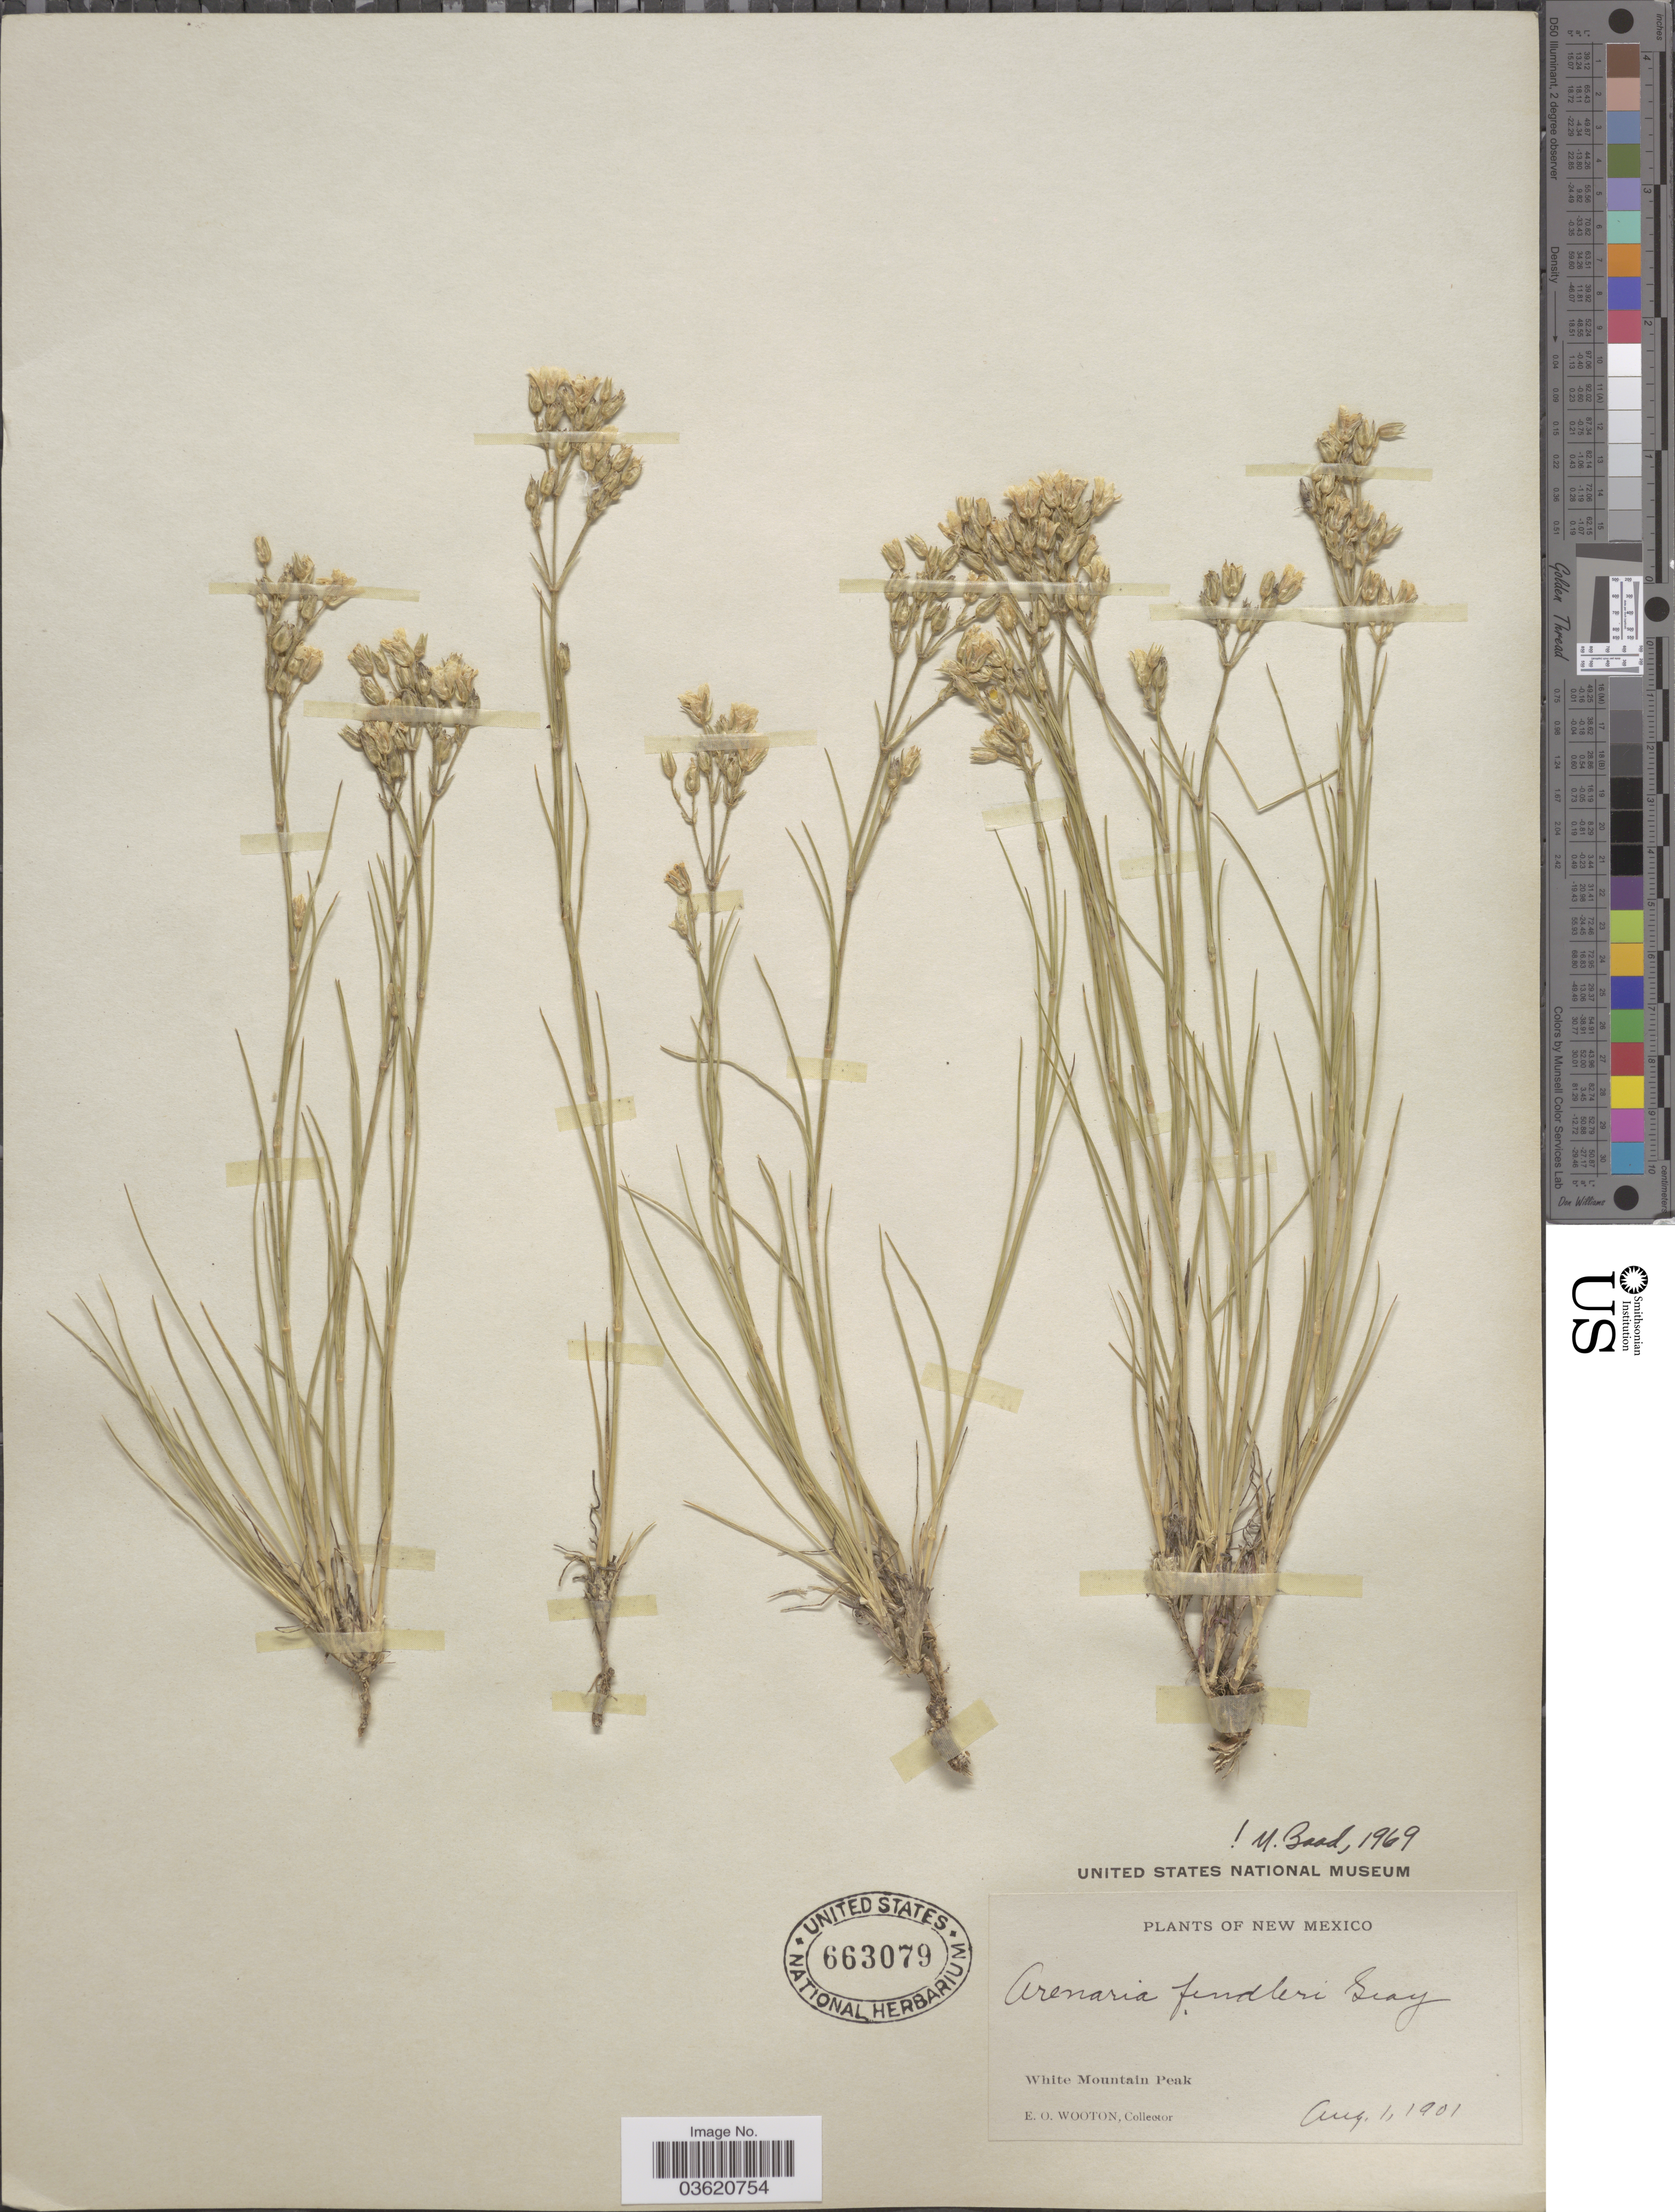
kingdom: Plantae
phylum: Tracheophyta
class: Magnoliopsida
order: Caryophyllales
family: Caryophyllaceae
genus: Eremogone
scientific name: Eremogone fendleri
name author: (A. Gray) Ikonn.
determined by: U.S. National Herbarium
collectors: E. O. Wooton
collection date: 1901-08-01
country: United States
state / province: New Mexico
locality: White Mountain Peak.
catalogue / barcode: US 663079